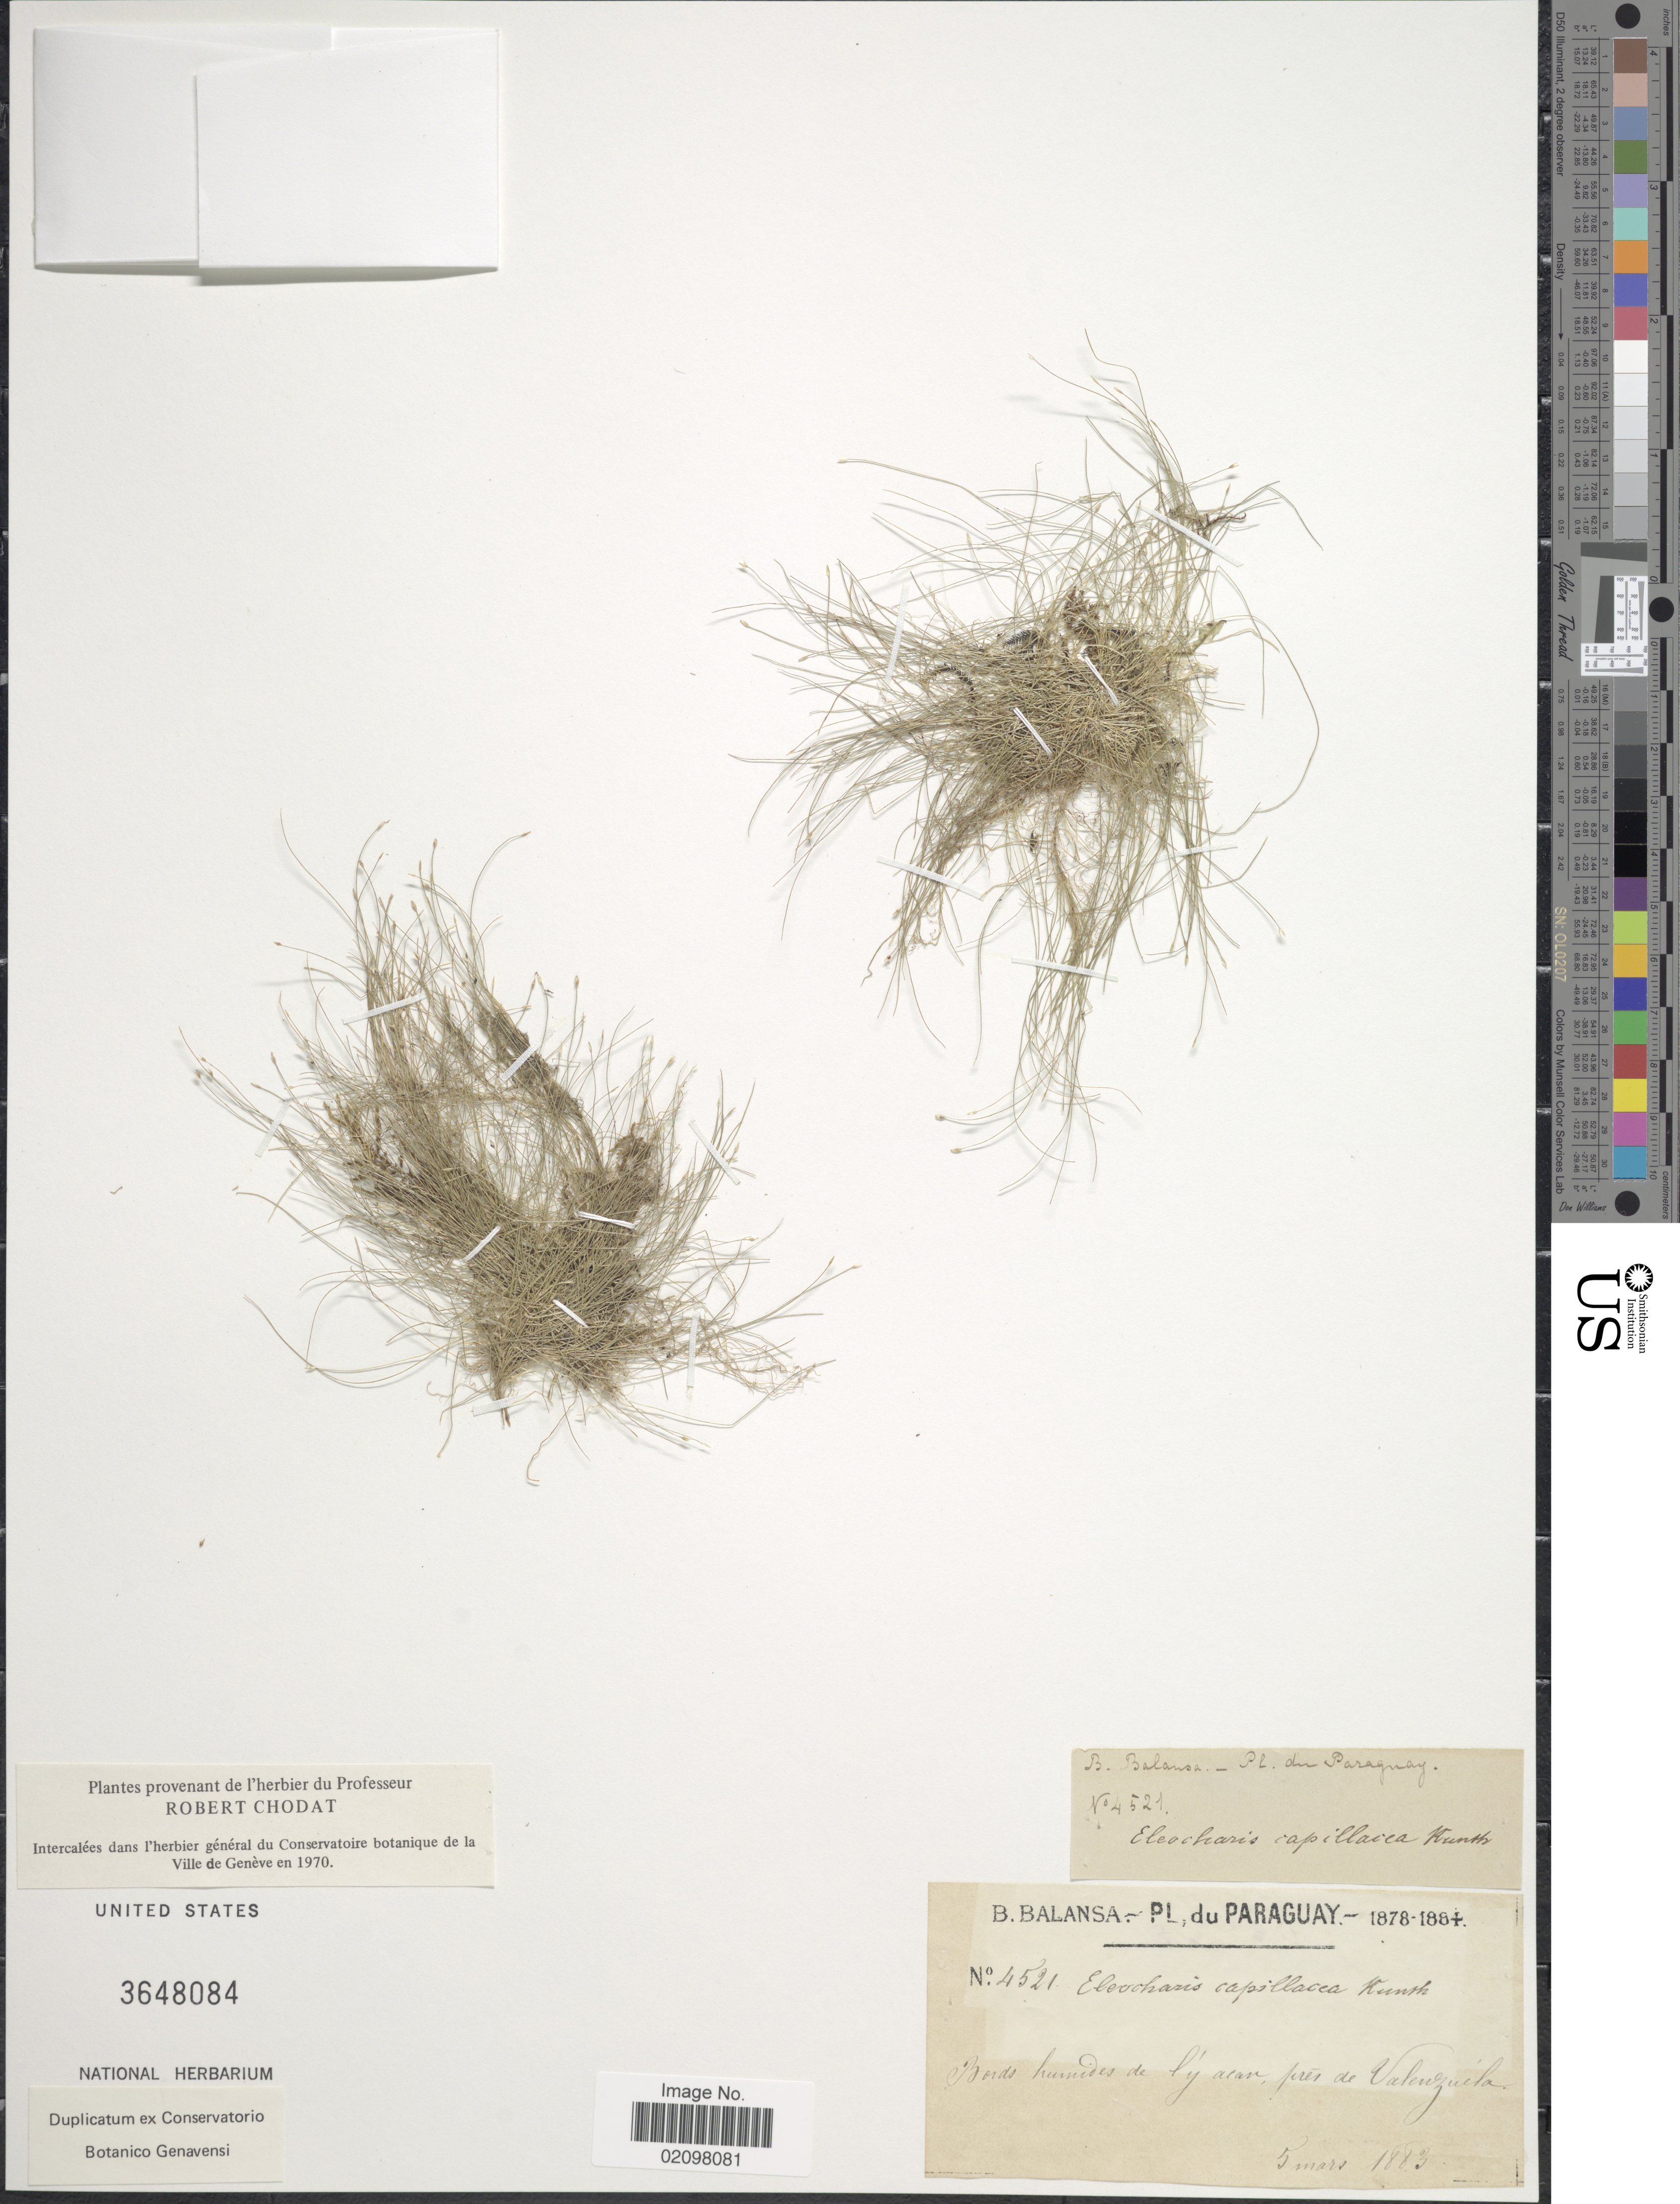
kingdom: Plantae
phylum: Tracheophyta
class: Liliopsida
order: Poales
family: Cyperaceae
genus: Eleocharis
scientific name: Eleocharis capillacea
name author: Kunth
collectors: B. Balansa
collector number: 4521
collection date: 1883-03-05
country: Paraguay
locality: Pprés de Valenzuela.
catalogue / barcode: US 3648084